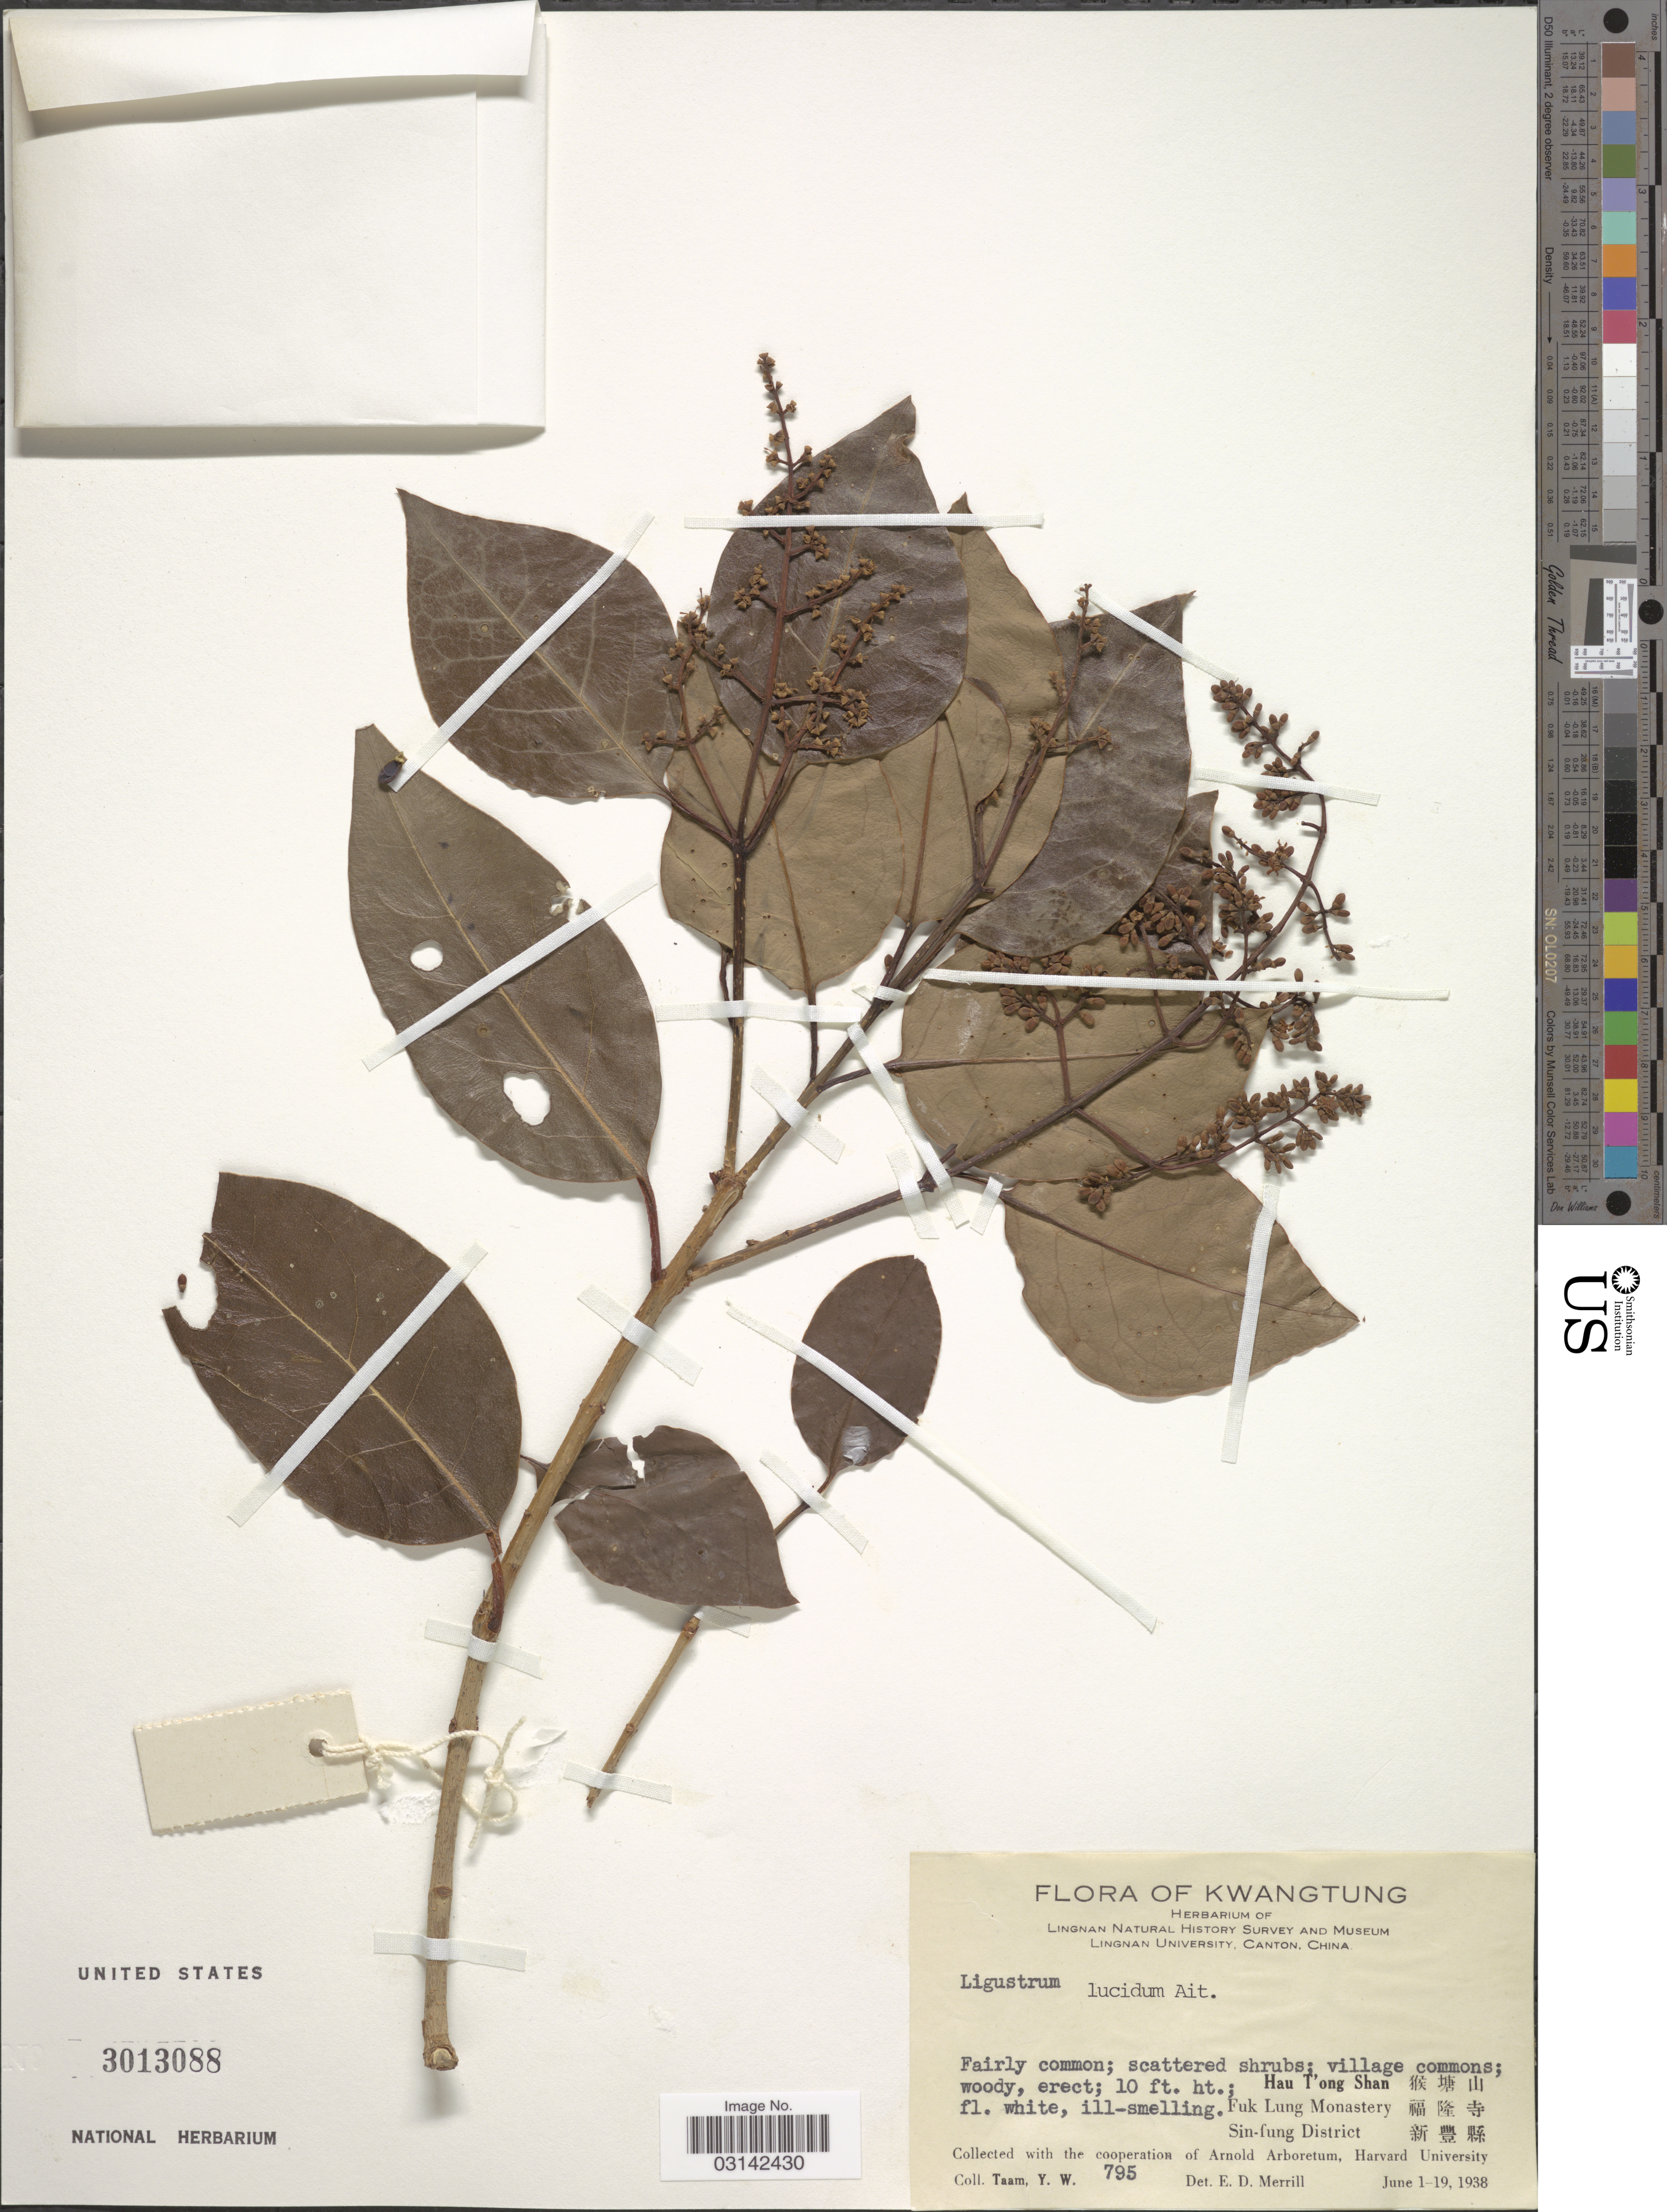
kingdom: Plantae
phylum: Tracheophyta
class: Magnoliopsida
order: Lamiales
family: Oleaceae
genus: Ligustrum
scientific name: Ligustrum lucidum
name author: W.T. Aiton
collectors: Y. W. Taam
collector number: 795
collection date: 1938-06-01/1938-06-19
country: China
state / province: Guangdong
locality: Kwangtung, Hau T'ong Shan, Fuk Lung Monaastery, Sin-fung District.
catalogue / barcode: US 3013088